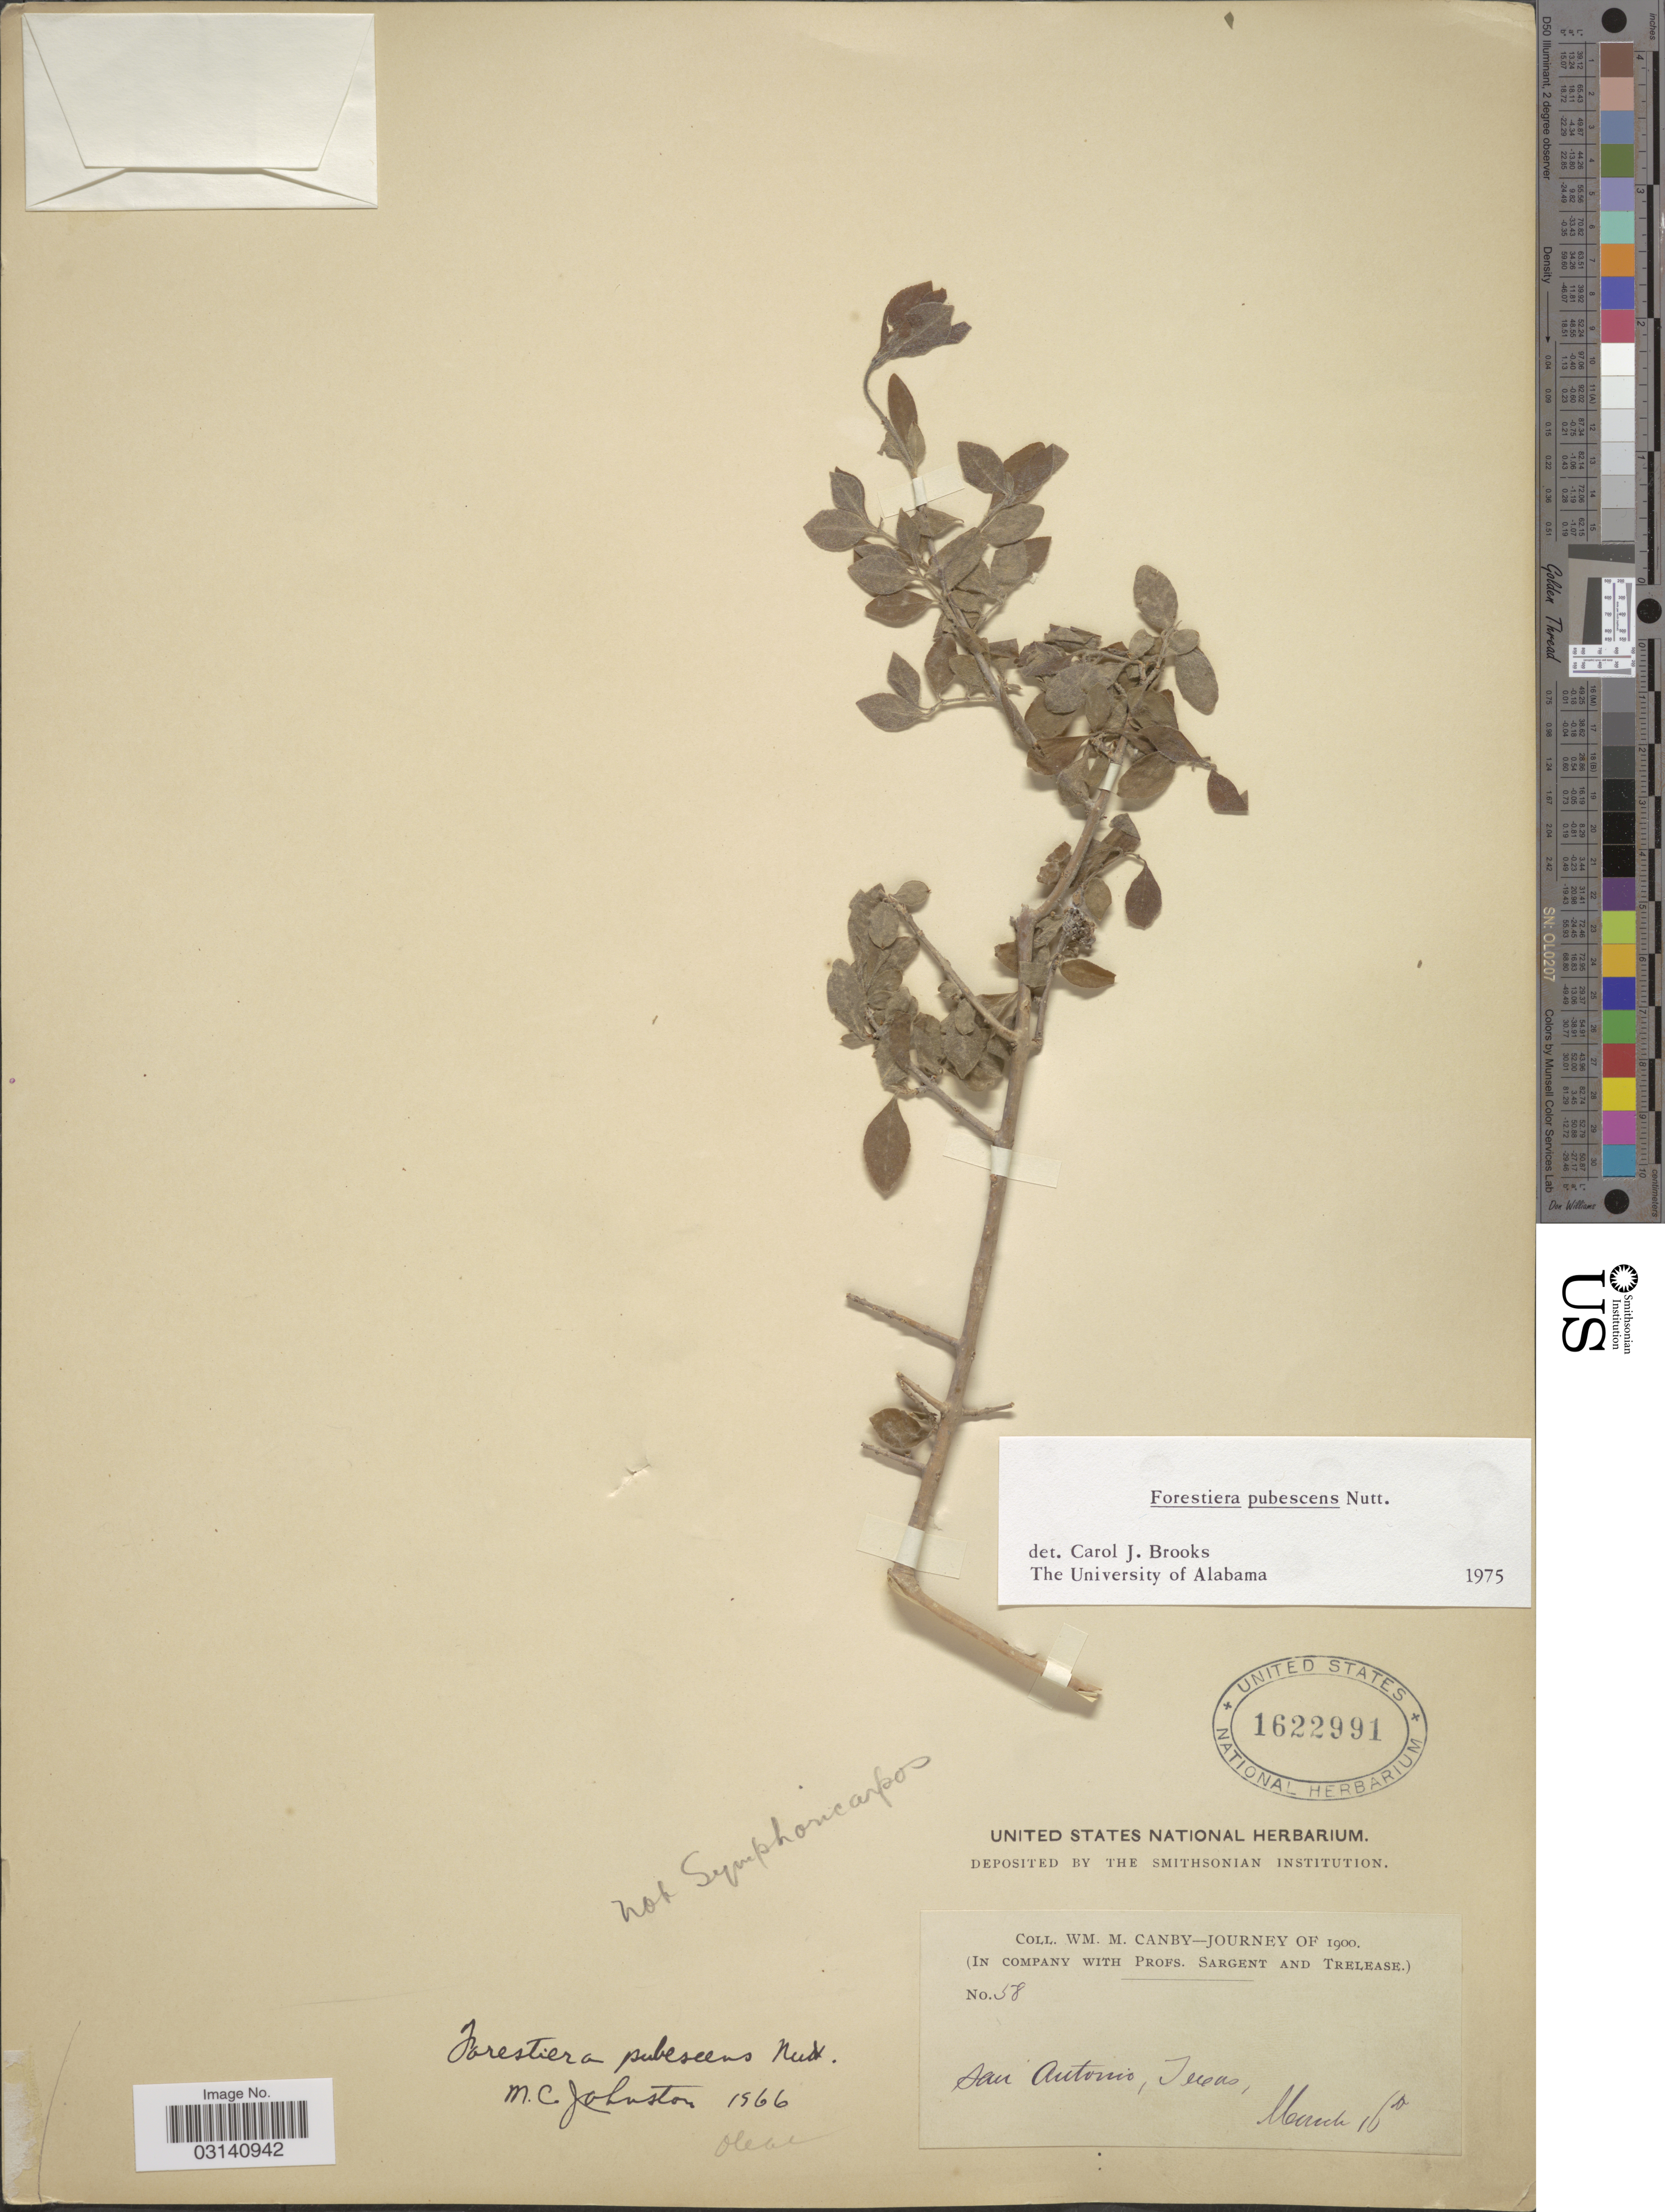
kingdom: Plantae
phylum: Tracheophyta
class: Magnoliopsida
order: Lamiales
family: Oleaceae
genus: Forestiera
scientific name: Forestiera pubescens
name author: Nutt.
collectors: W. M. Canby, Prof. Sargent & Prof. Trelease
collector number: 58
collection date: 1900-03-16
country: United States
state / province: Texas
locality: San Antonio.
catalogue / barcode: US 1622991